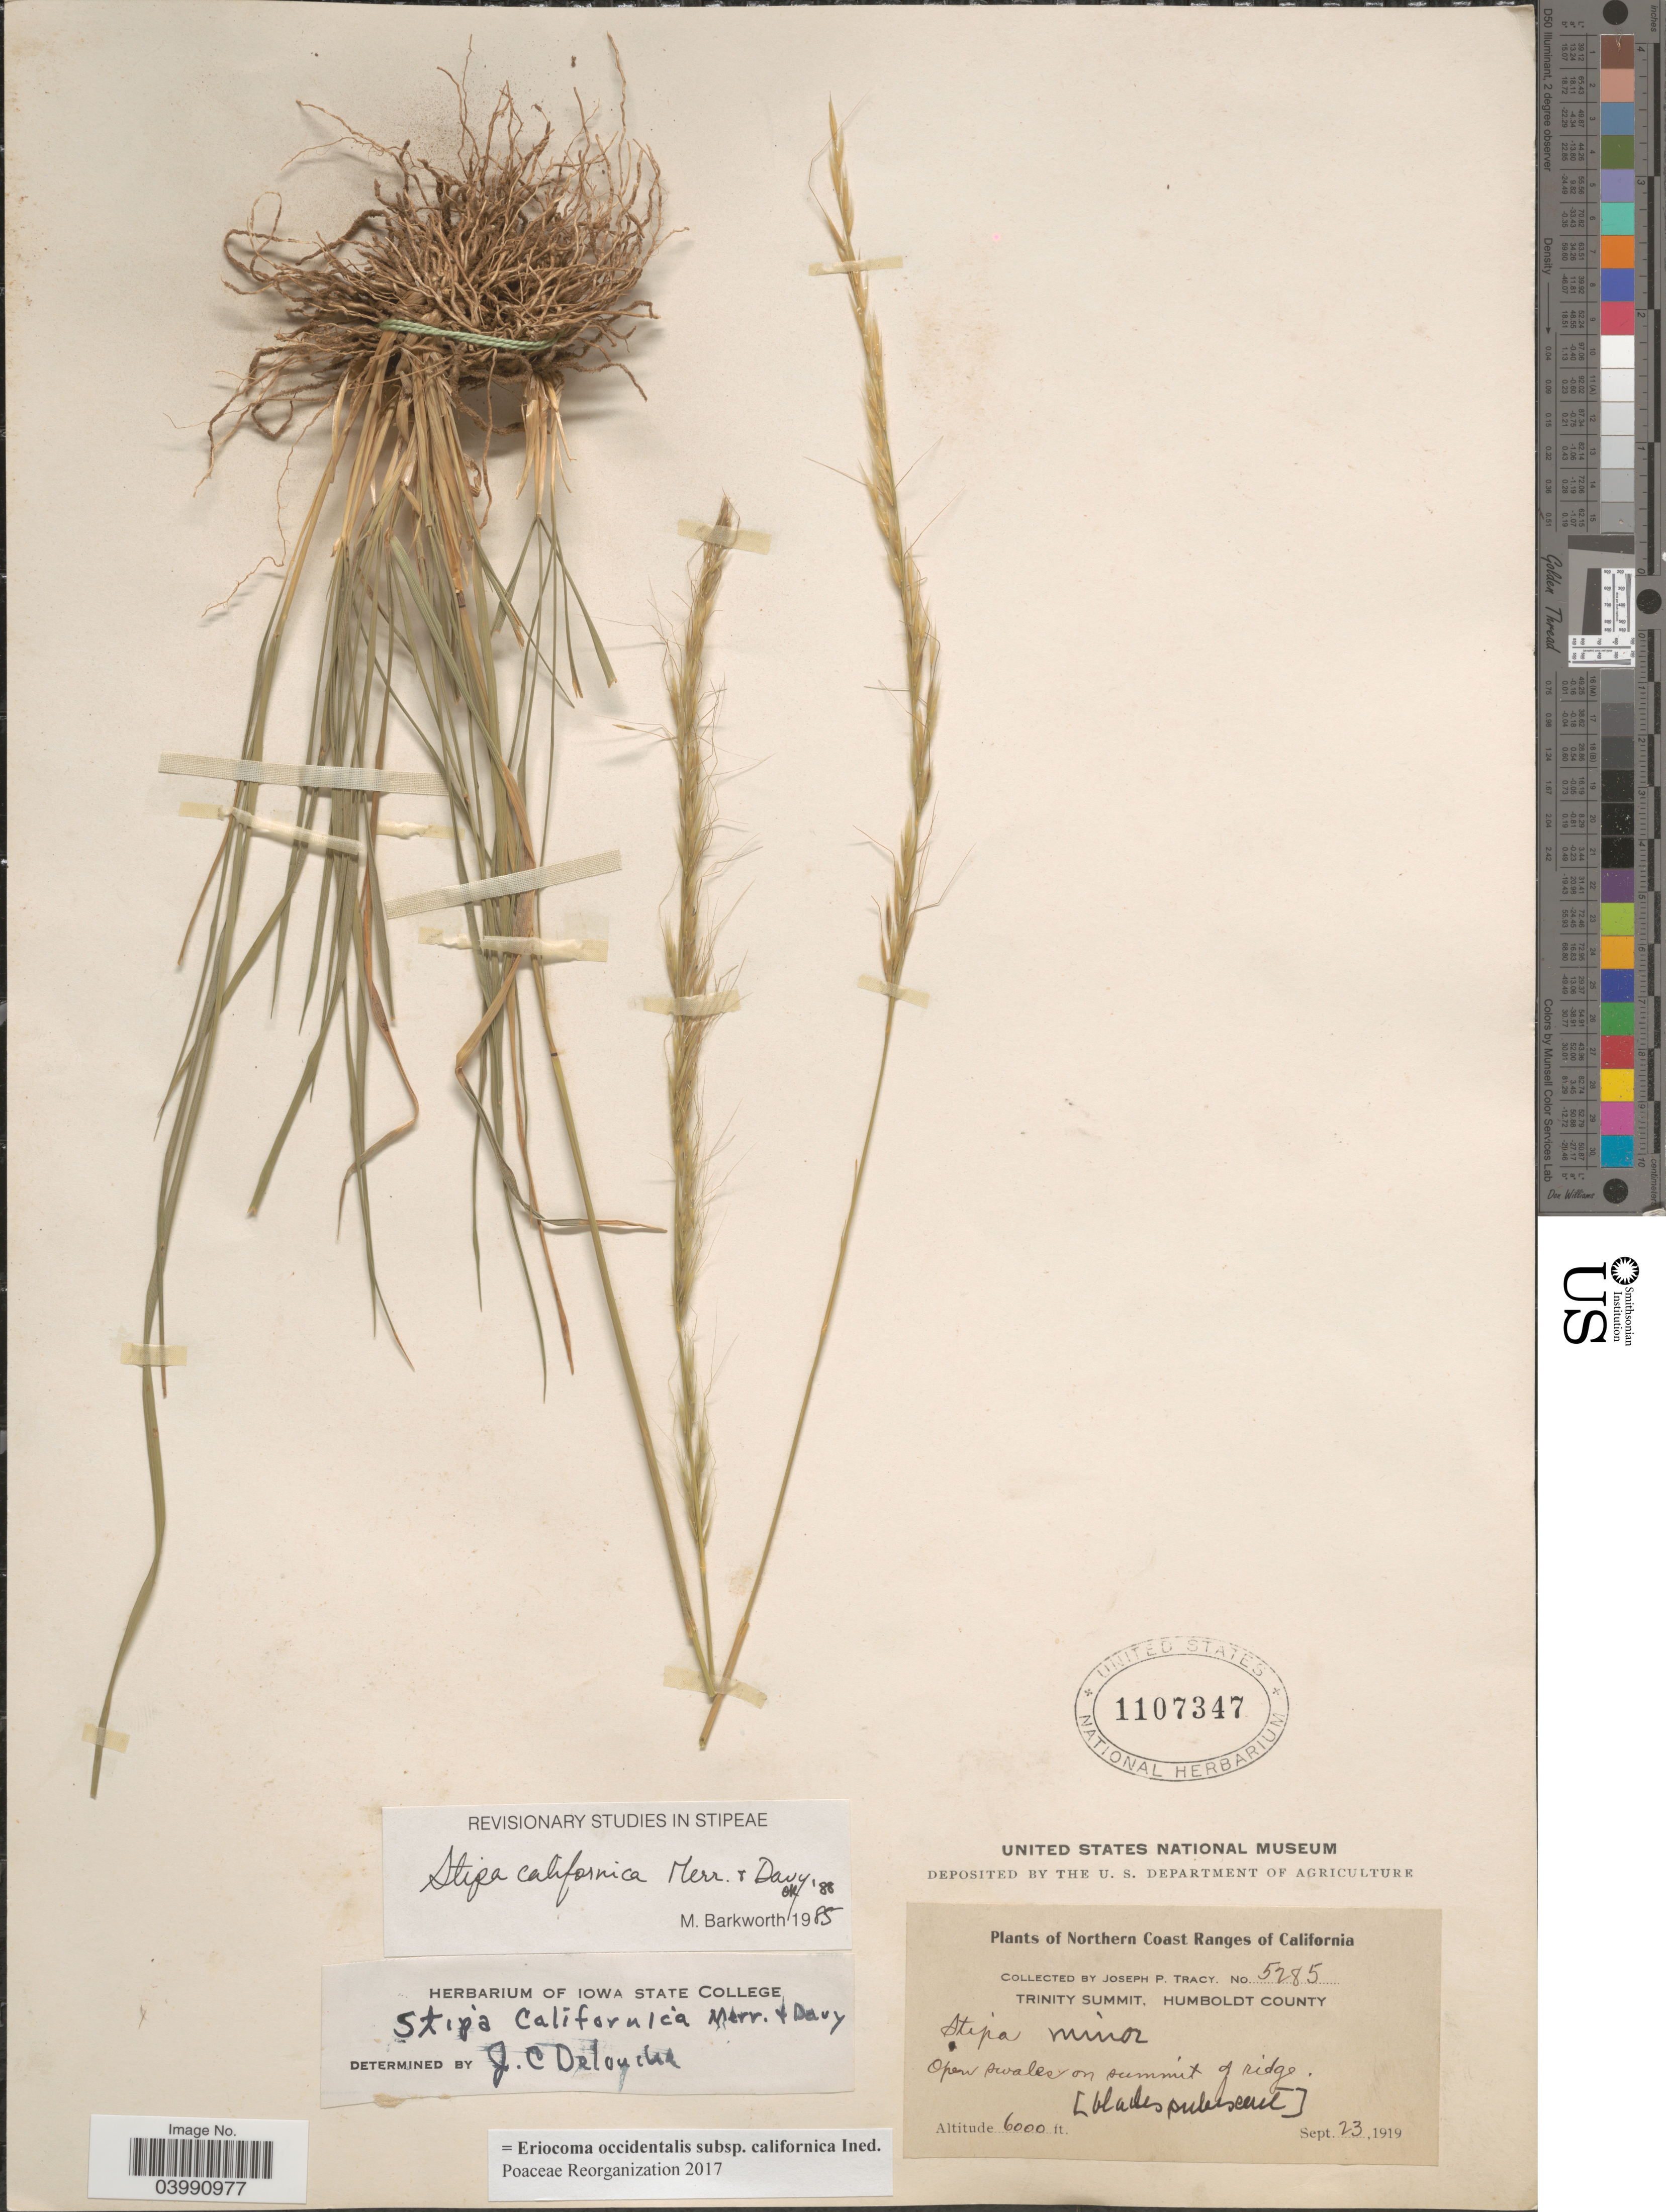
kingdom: Plantae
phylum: Tracheophyta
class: Liliopsida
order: Poales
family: Poaceae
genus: Eriocoma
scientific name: Eriocoma occidentalis subsp. californica ined.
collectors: J. Tracy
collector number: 5285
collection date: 1919-09-23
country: United States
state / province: California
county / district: Humboldt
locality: Northern Coast Ranges of California. Trinity Summit, Humboldt County. Open swales on summit of ridge.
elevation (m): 1829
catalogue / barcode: US 1107347